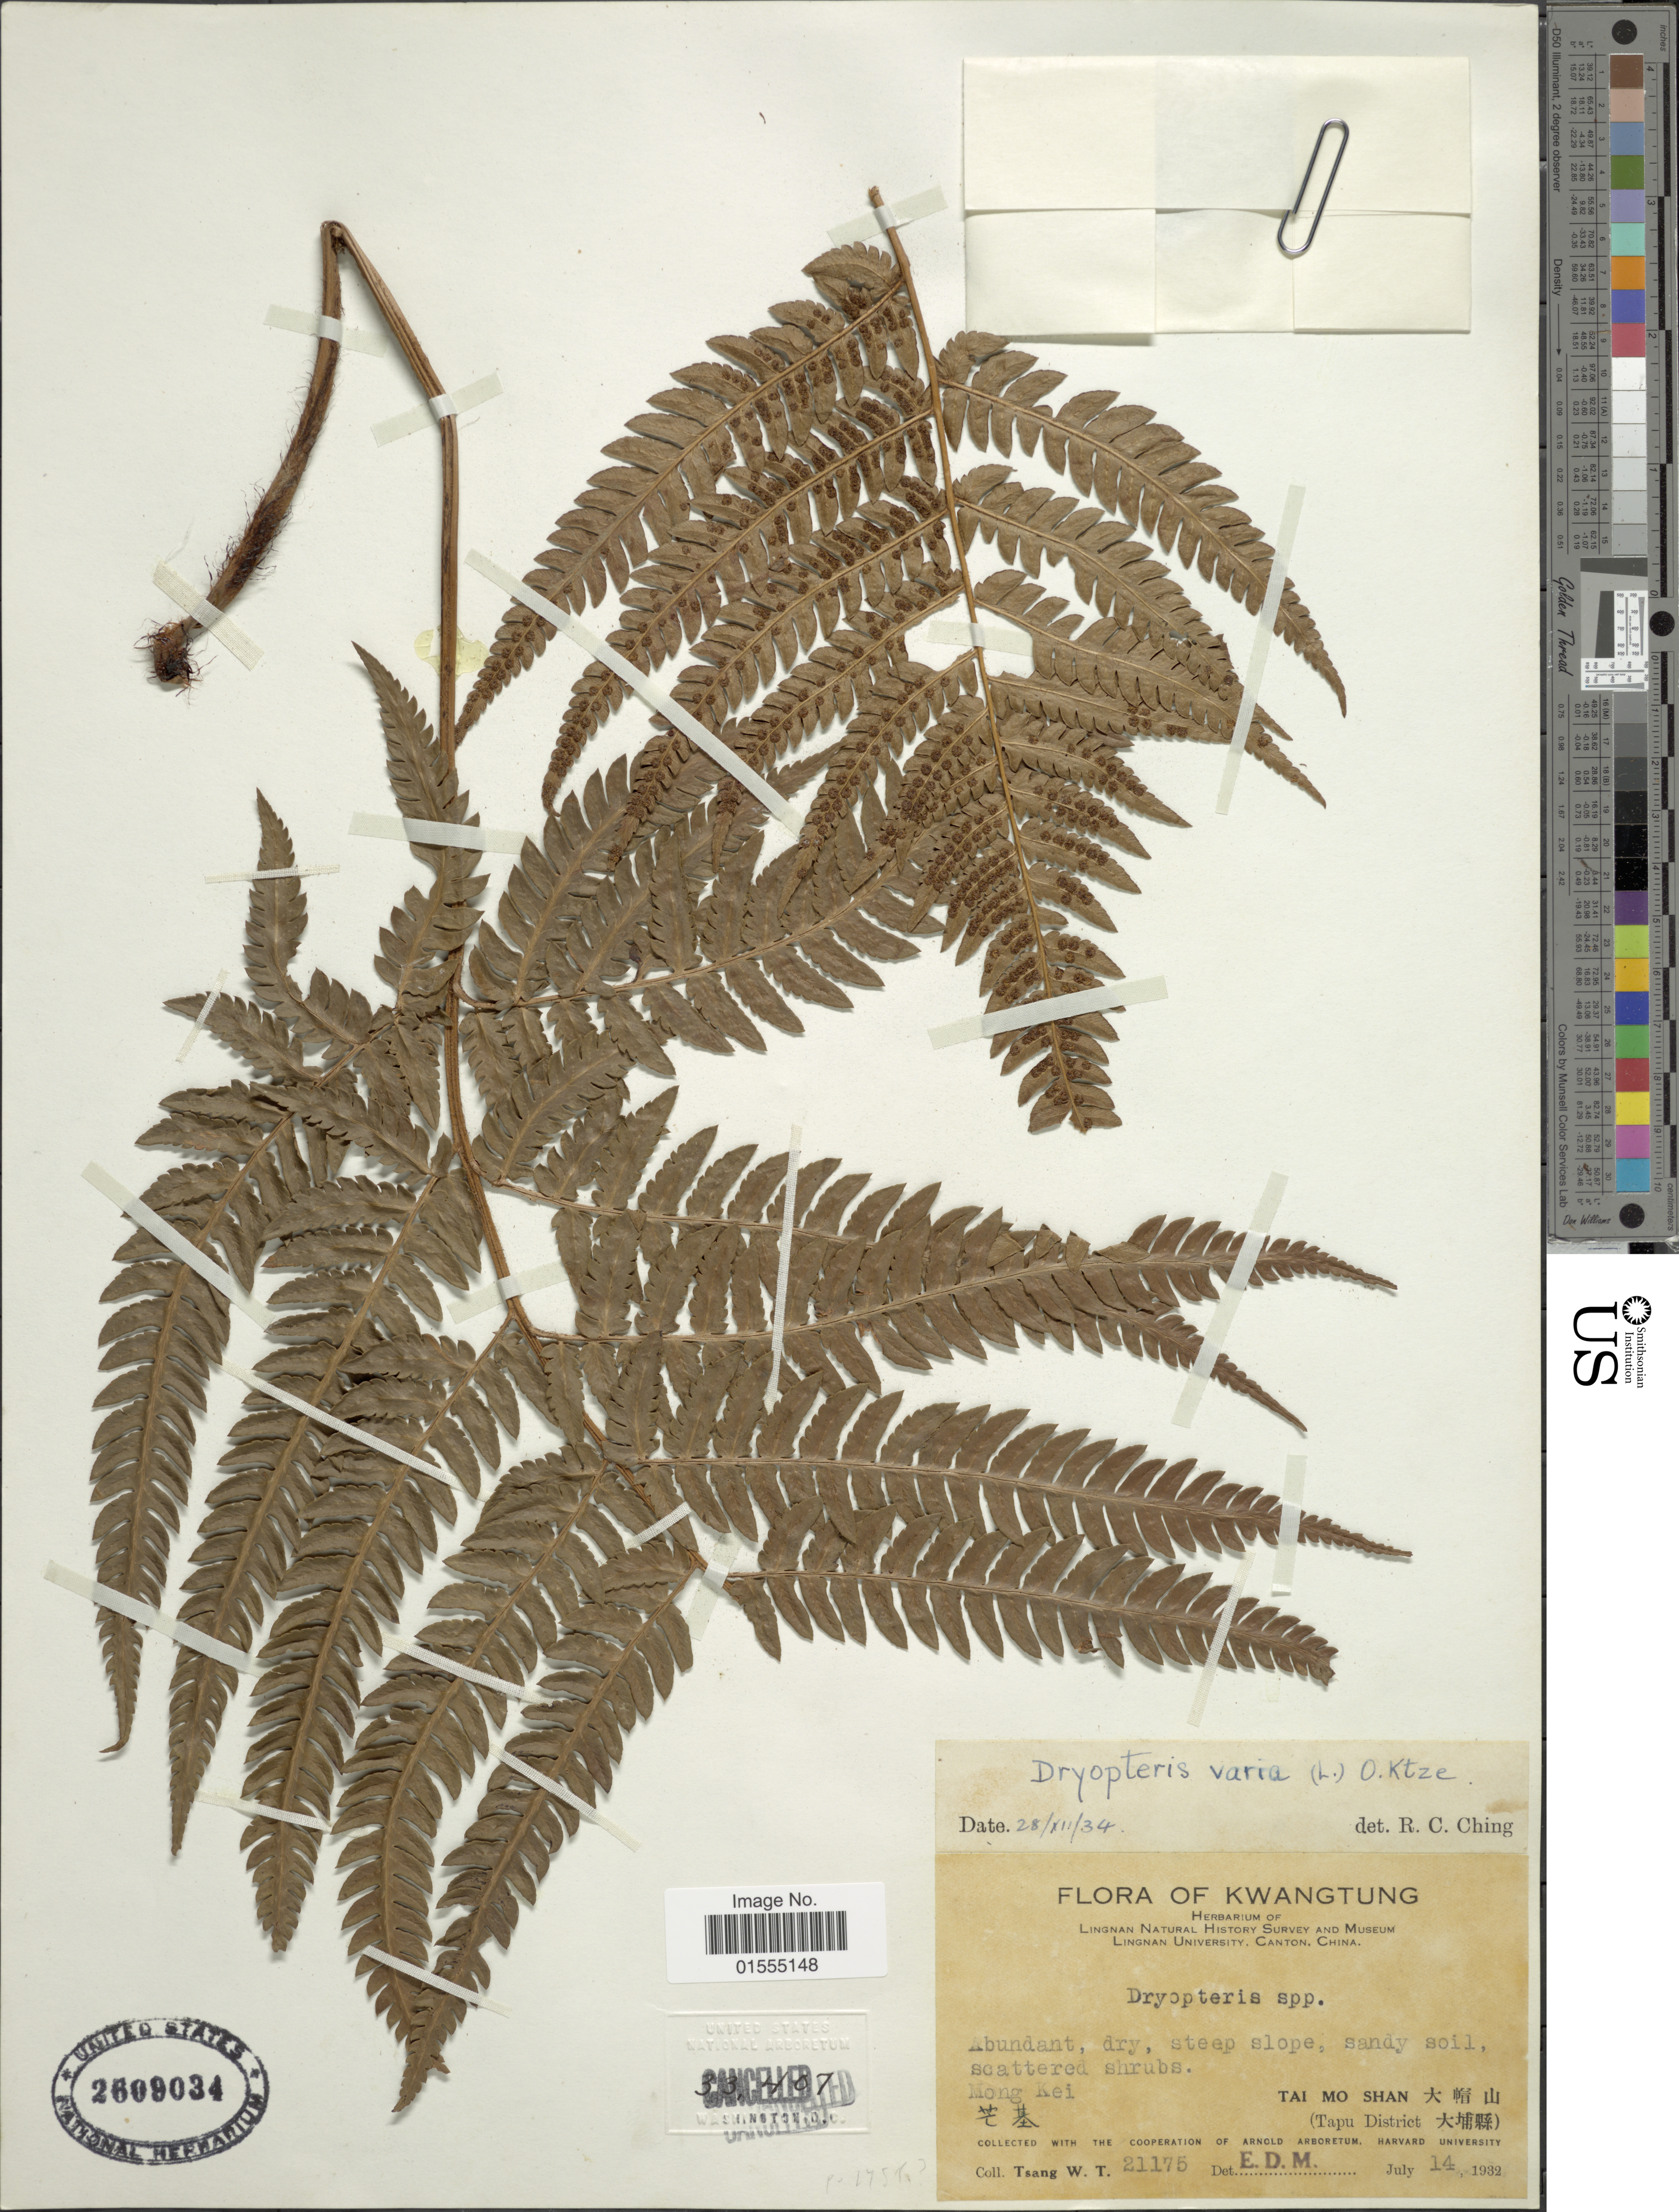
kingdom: Plantae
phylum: Tracheophyta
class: Polypodiopsida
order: Polypodiales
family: Dryopteridaceae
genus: Dryopteris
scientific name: Dryopteris varia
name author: (L.) Kuntze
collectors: W. T. Tsang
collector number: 21175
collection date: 1932-07-14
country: China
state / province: Guangdong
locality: Kwangtung, Mong Kei, Tai Mo Shan X, (Tapu District X)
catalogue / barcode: US 2609034